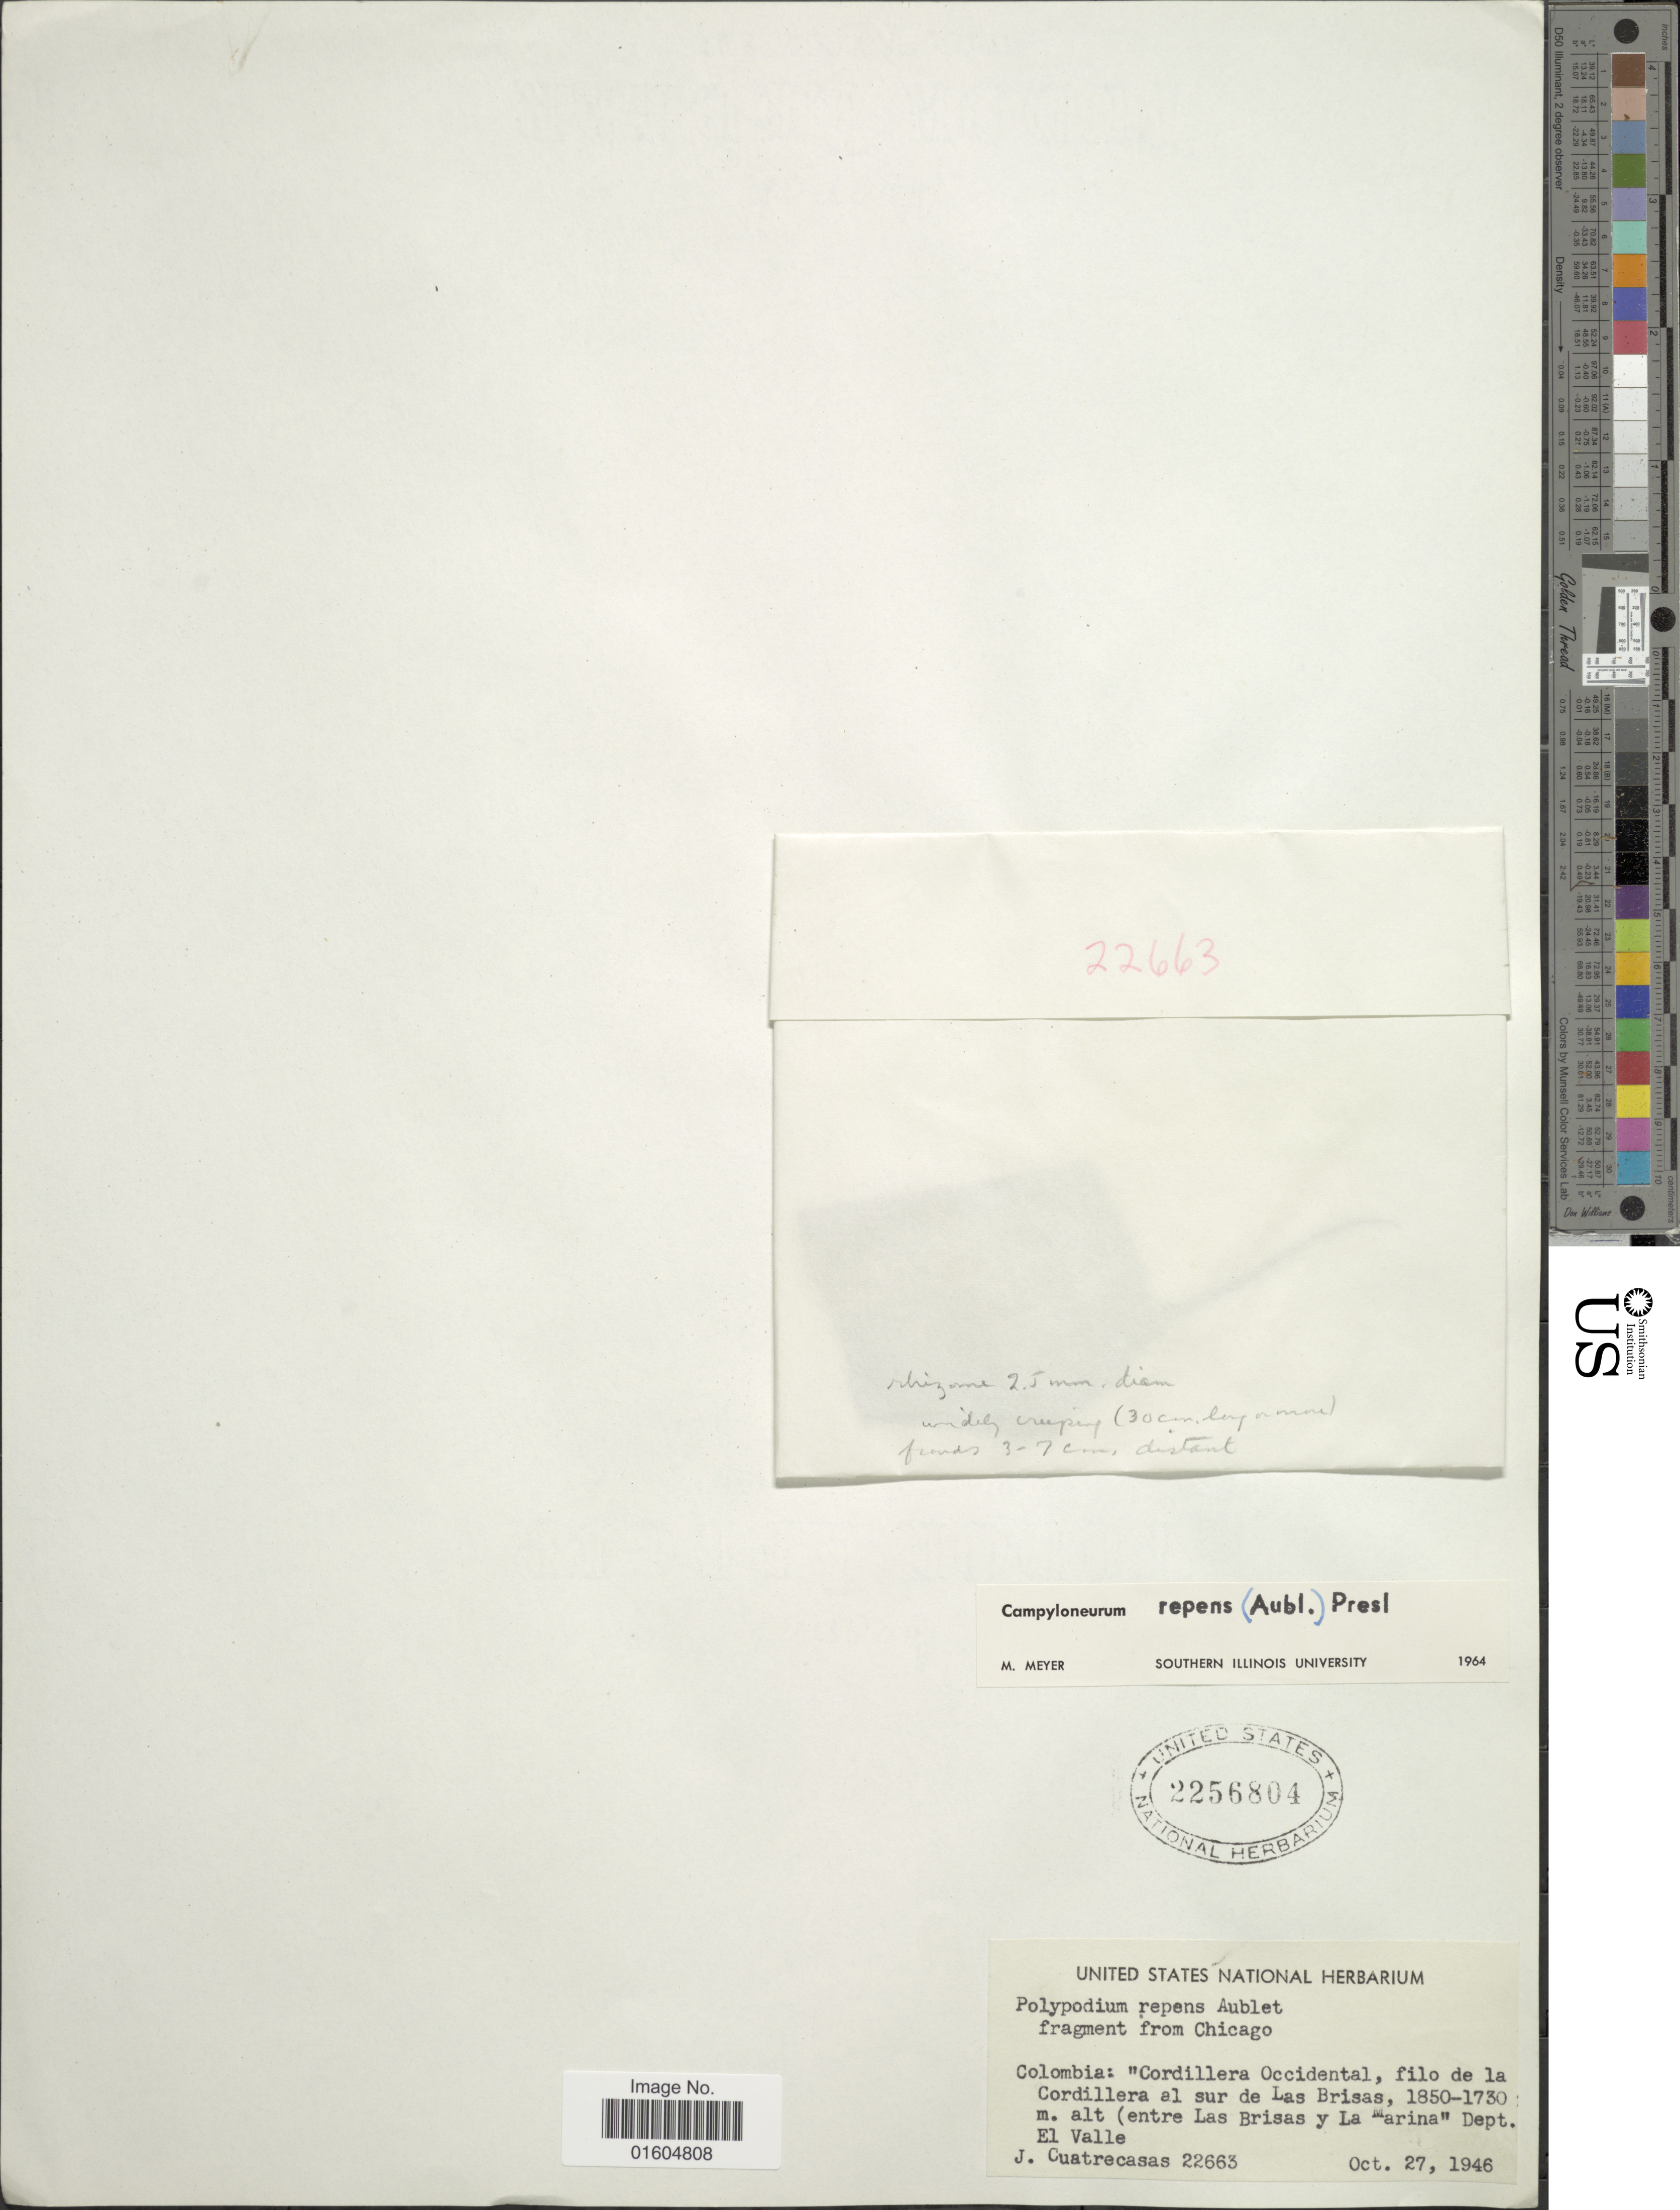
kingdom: Plantae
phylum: Tracheophyta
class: Polypodiopsida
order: Polypodiales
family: Polypodiaceae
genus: Campyloneurum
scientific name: Campyloneurum repens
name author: (Aubl.) C. Presl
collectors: J. Cuatrecasas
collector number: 22663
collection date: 1946-10-27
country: Colombia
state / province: Valle del Cauca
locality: Colombia: "Cordillera Occidental, filo de la Cordillera al sur d Las Brisas (entre Las Brisas y La Marina" Dept. El Valle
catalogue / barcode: US 2256804